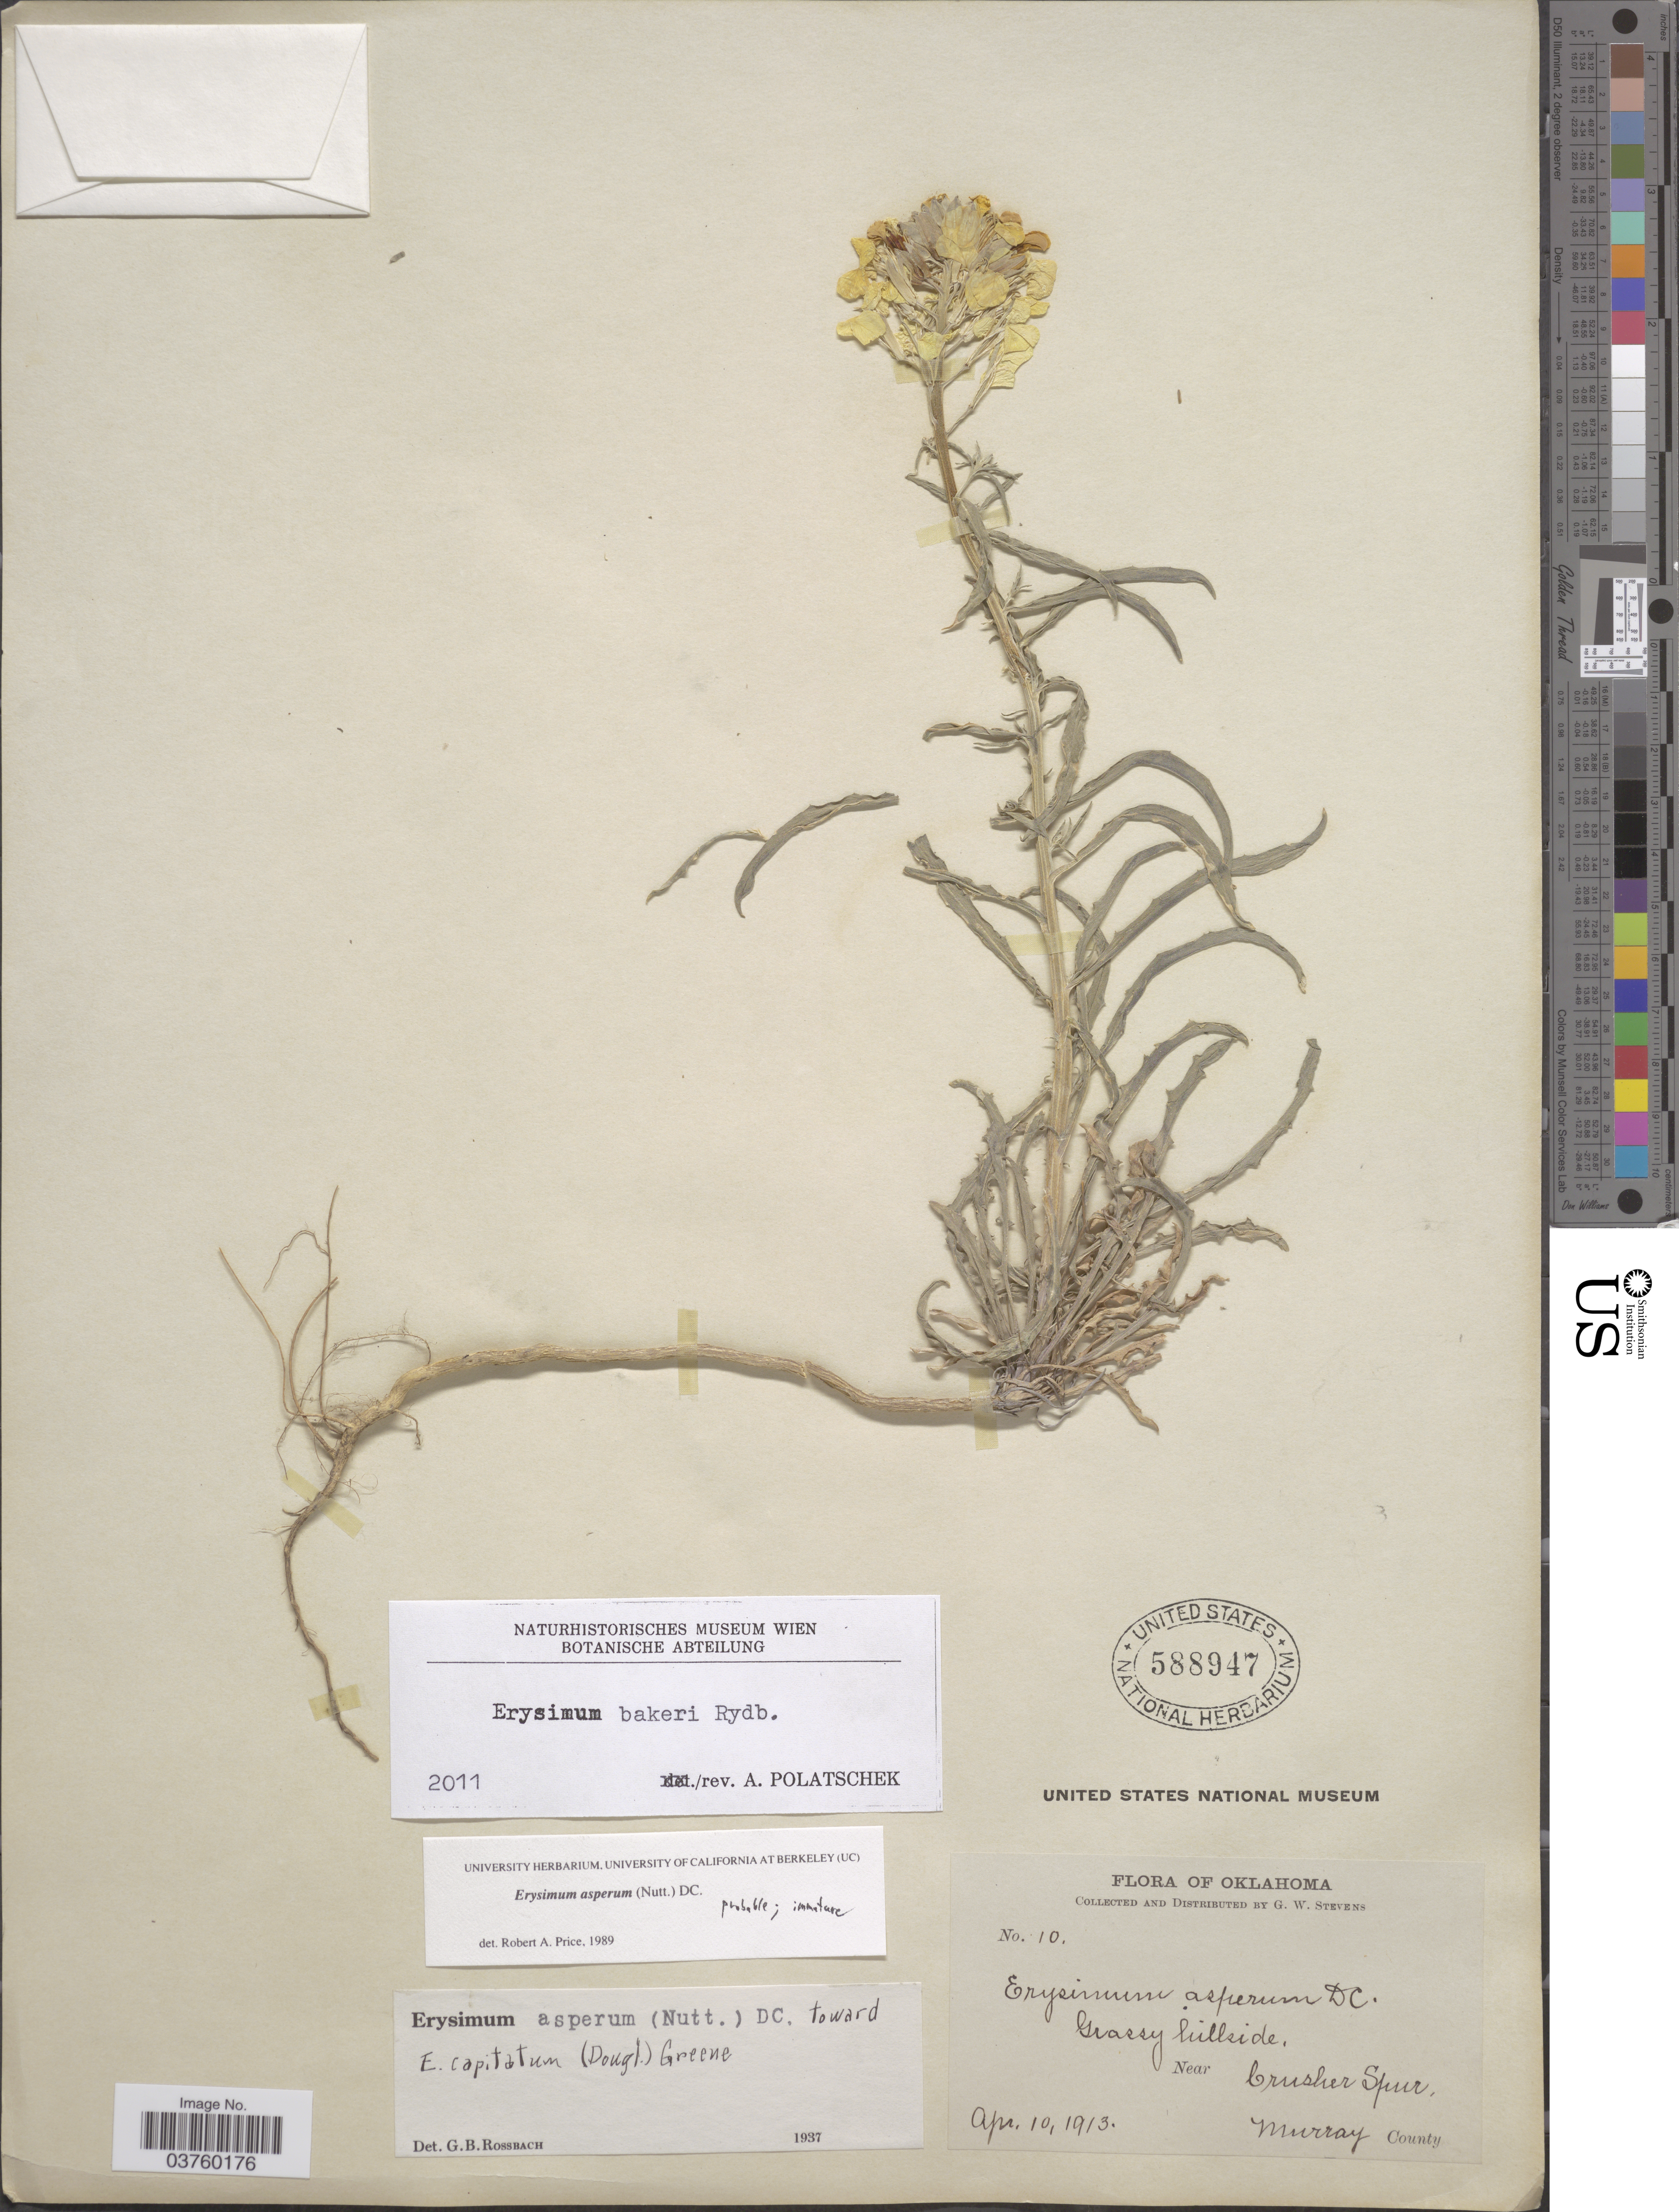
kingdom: Plantae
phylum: Tracheophyta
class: Magnoliopsida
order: Brassicales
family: Brassicaceae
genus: Erysimum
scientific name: Erysimum bakeri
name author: (Greene) Rydb.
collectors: G. W. Stevens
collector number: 10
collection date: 1913-04-10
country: United States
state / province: Oklahoma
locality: Grassy hillside, near Brusher Spur. Murray County.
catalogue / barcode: US 588947